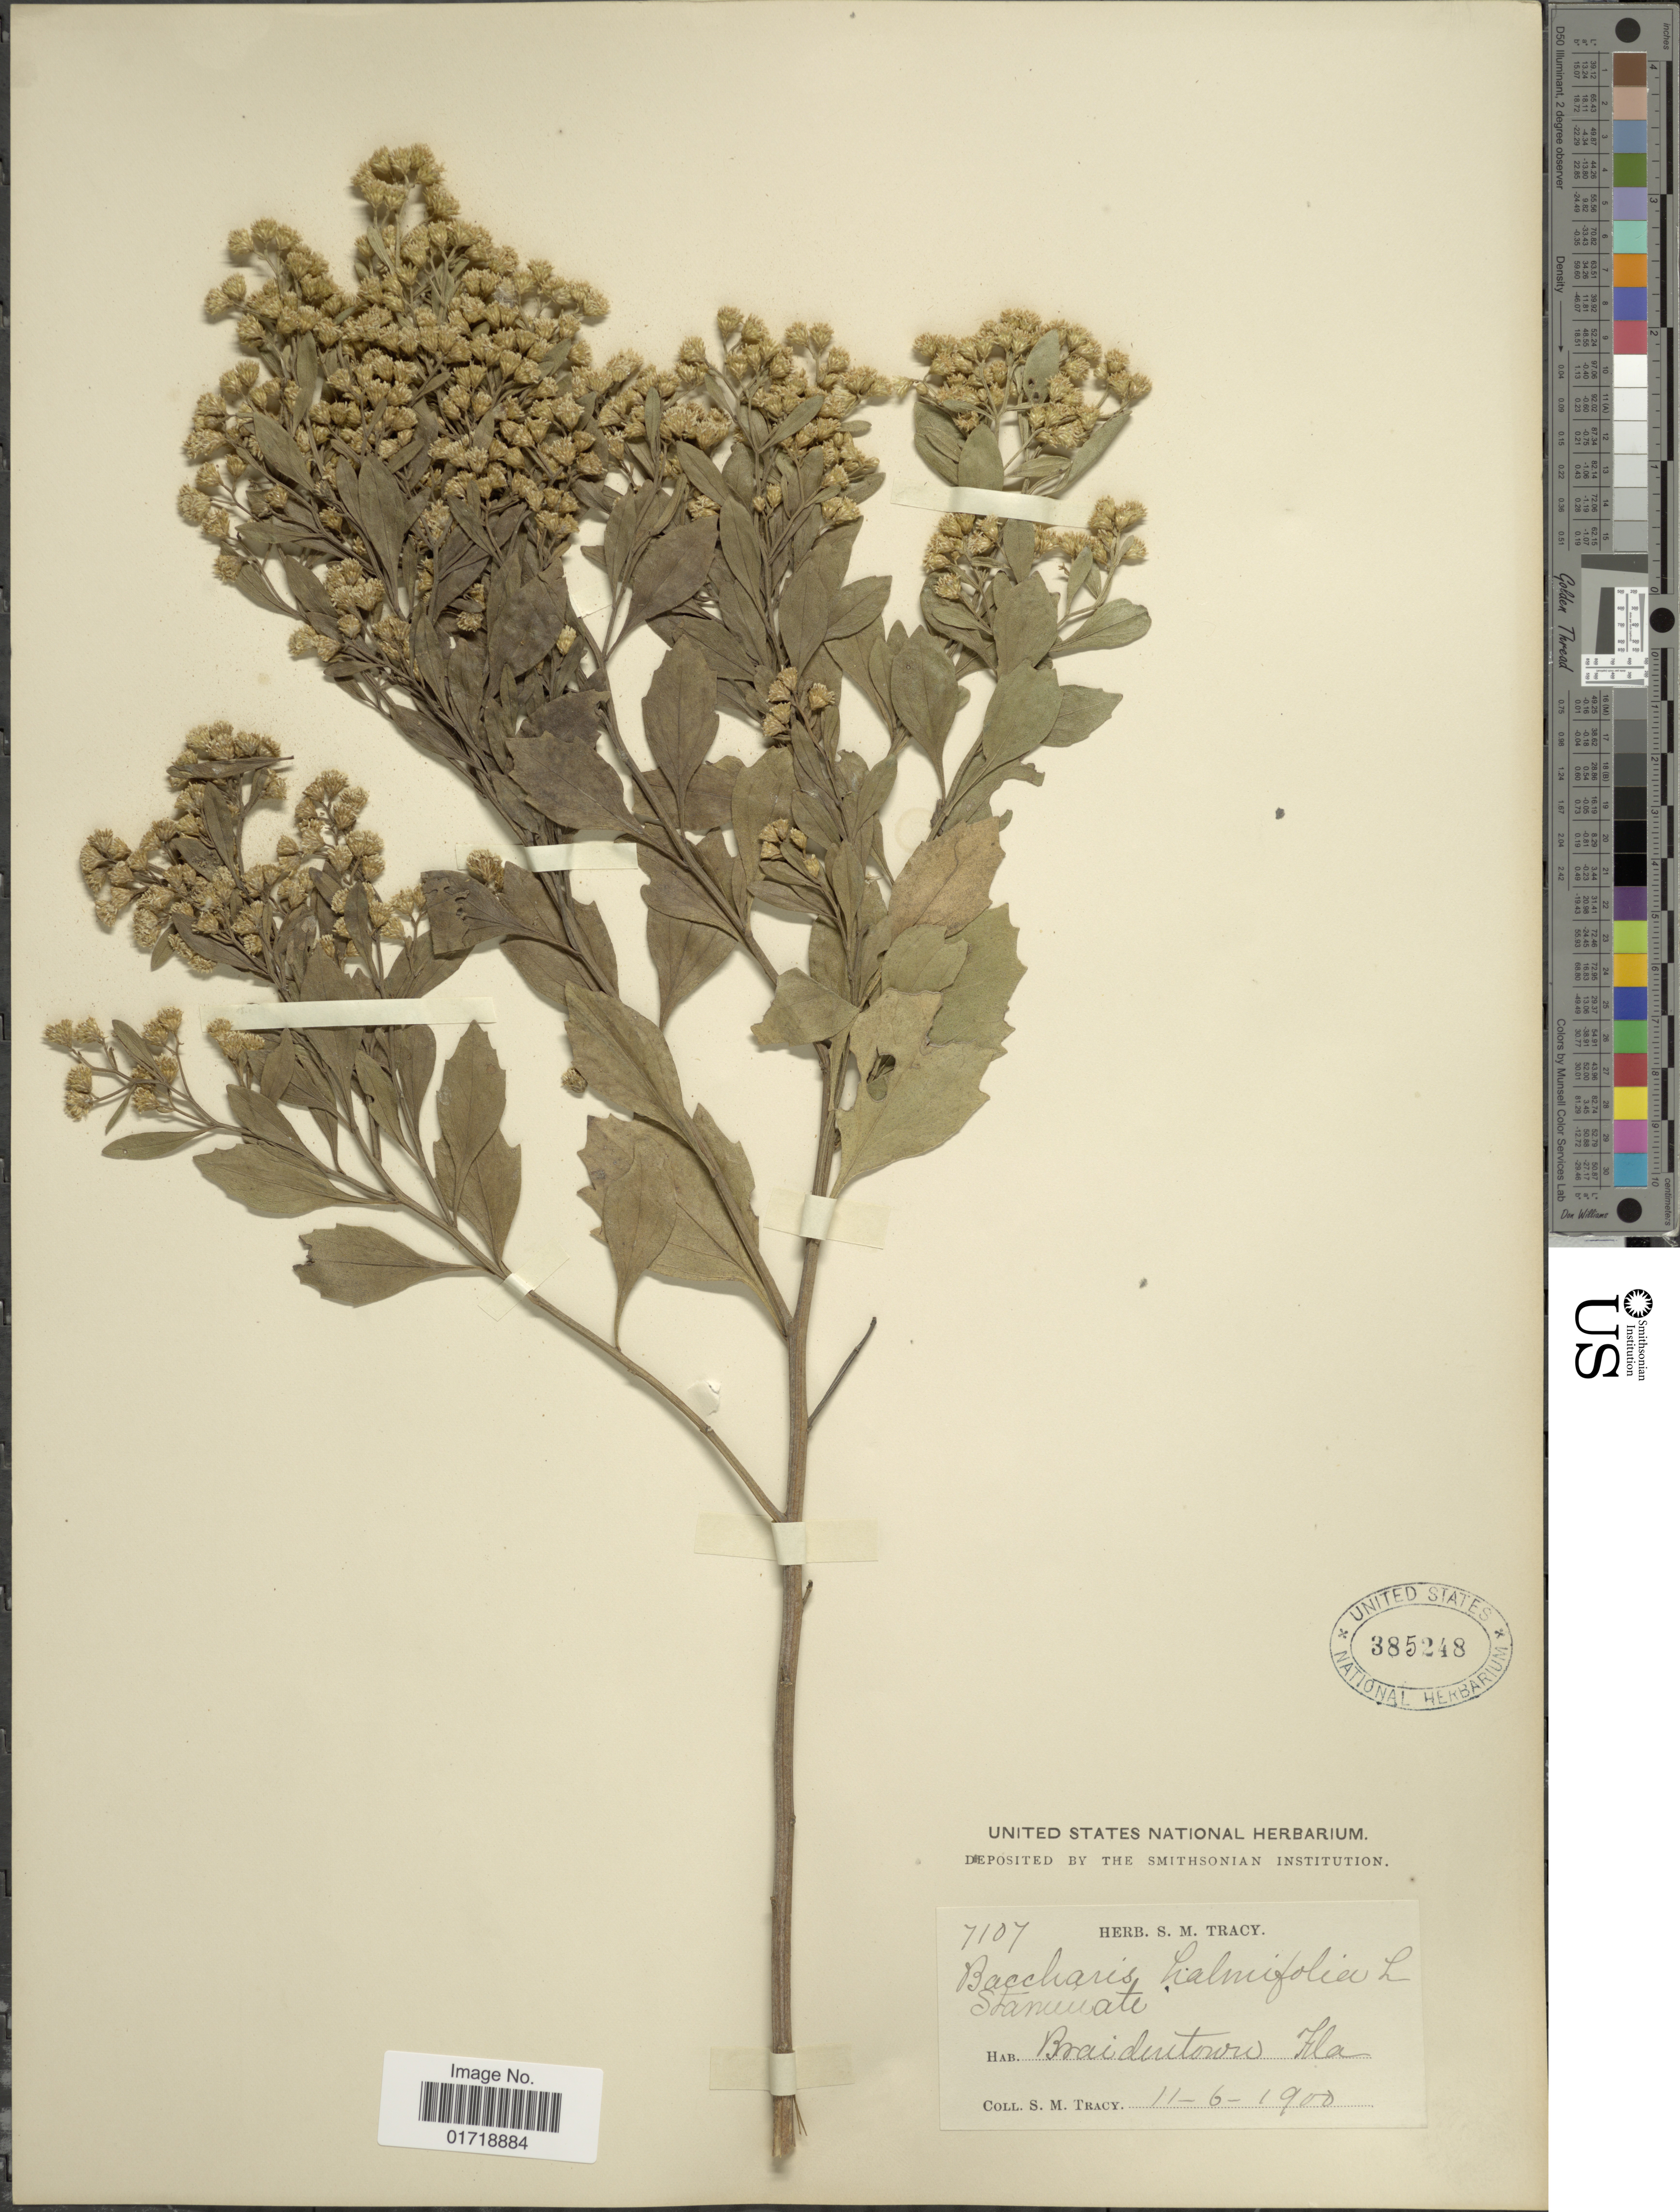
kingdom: Plantae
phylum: Tracheophyta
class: Magnoliopsida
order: Asterales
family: Asteraceae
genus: Baccharis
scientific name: Baccharis halimifolia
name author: L.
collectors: S. M. Tracy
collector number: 7107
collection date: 1900-11-06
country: United States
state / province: Florida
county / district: Manatee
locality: Braidentown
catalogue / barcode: US 385248